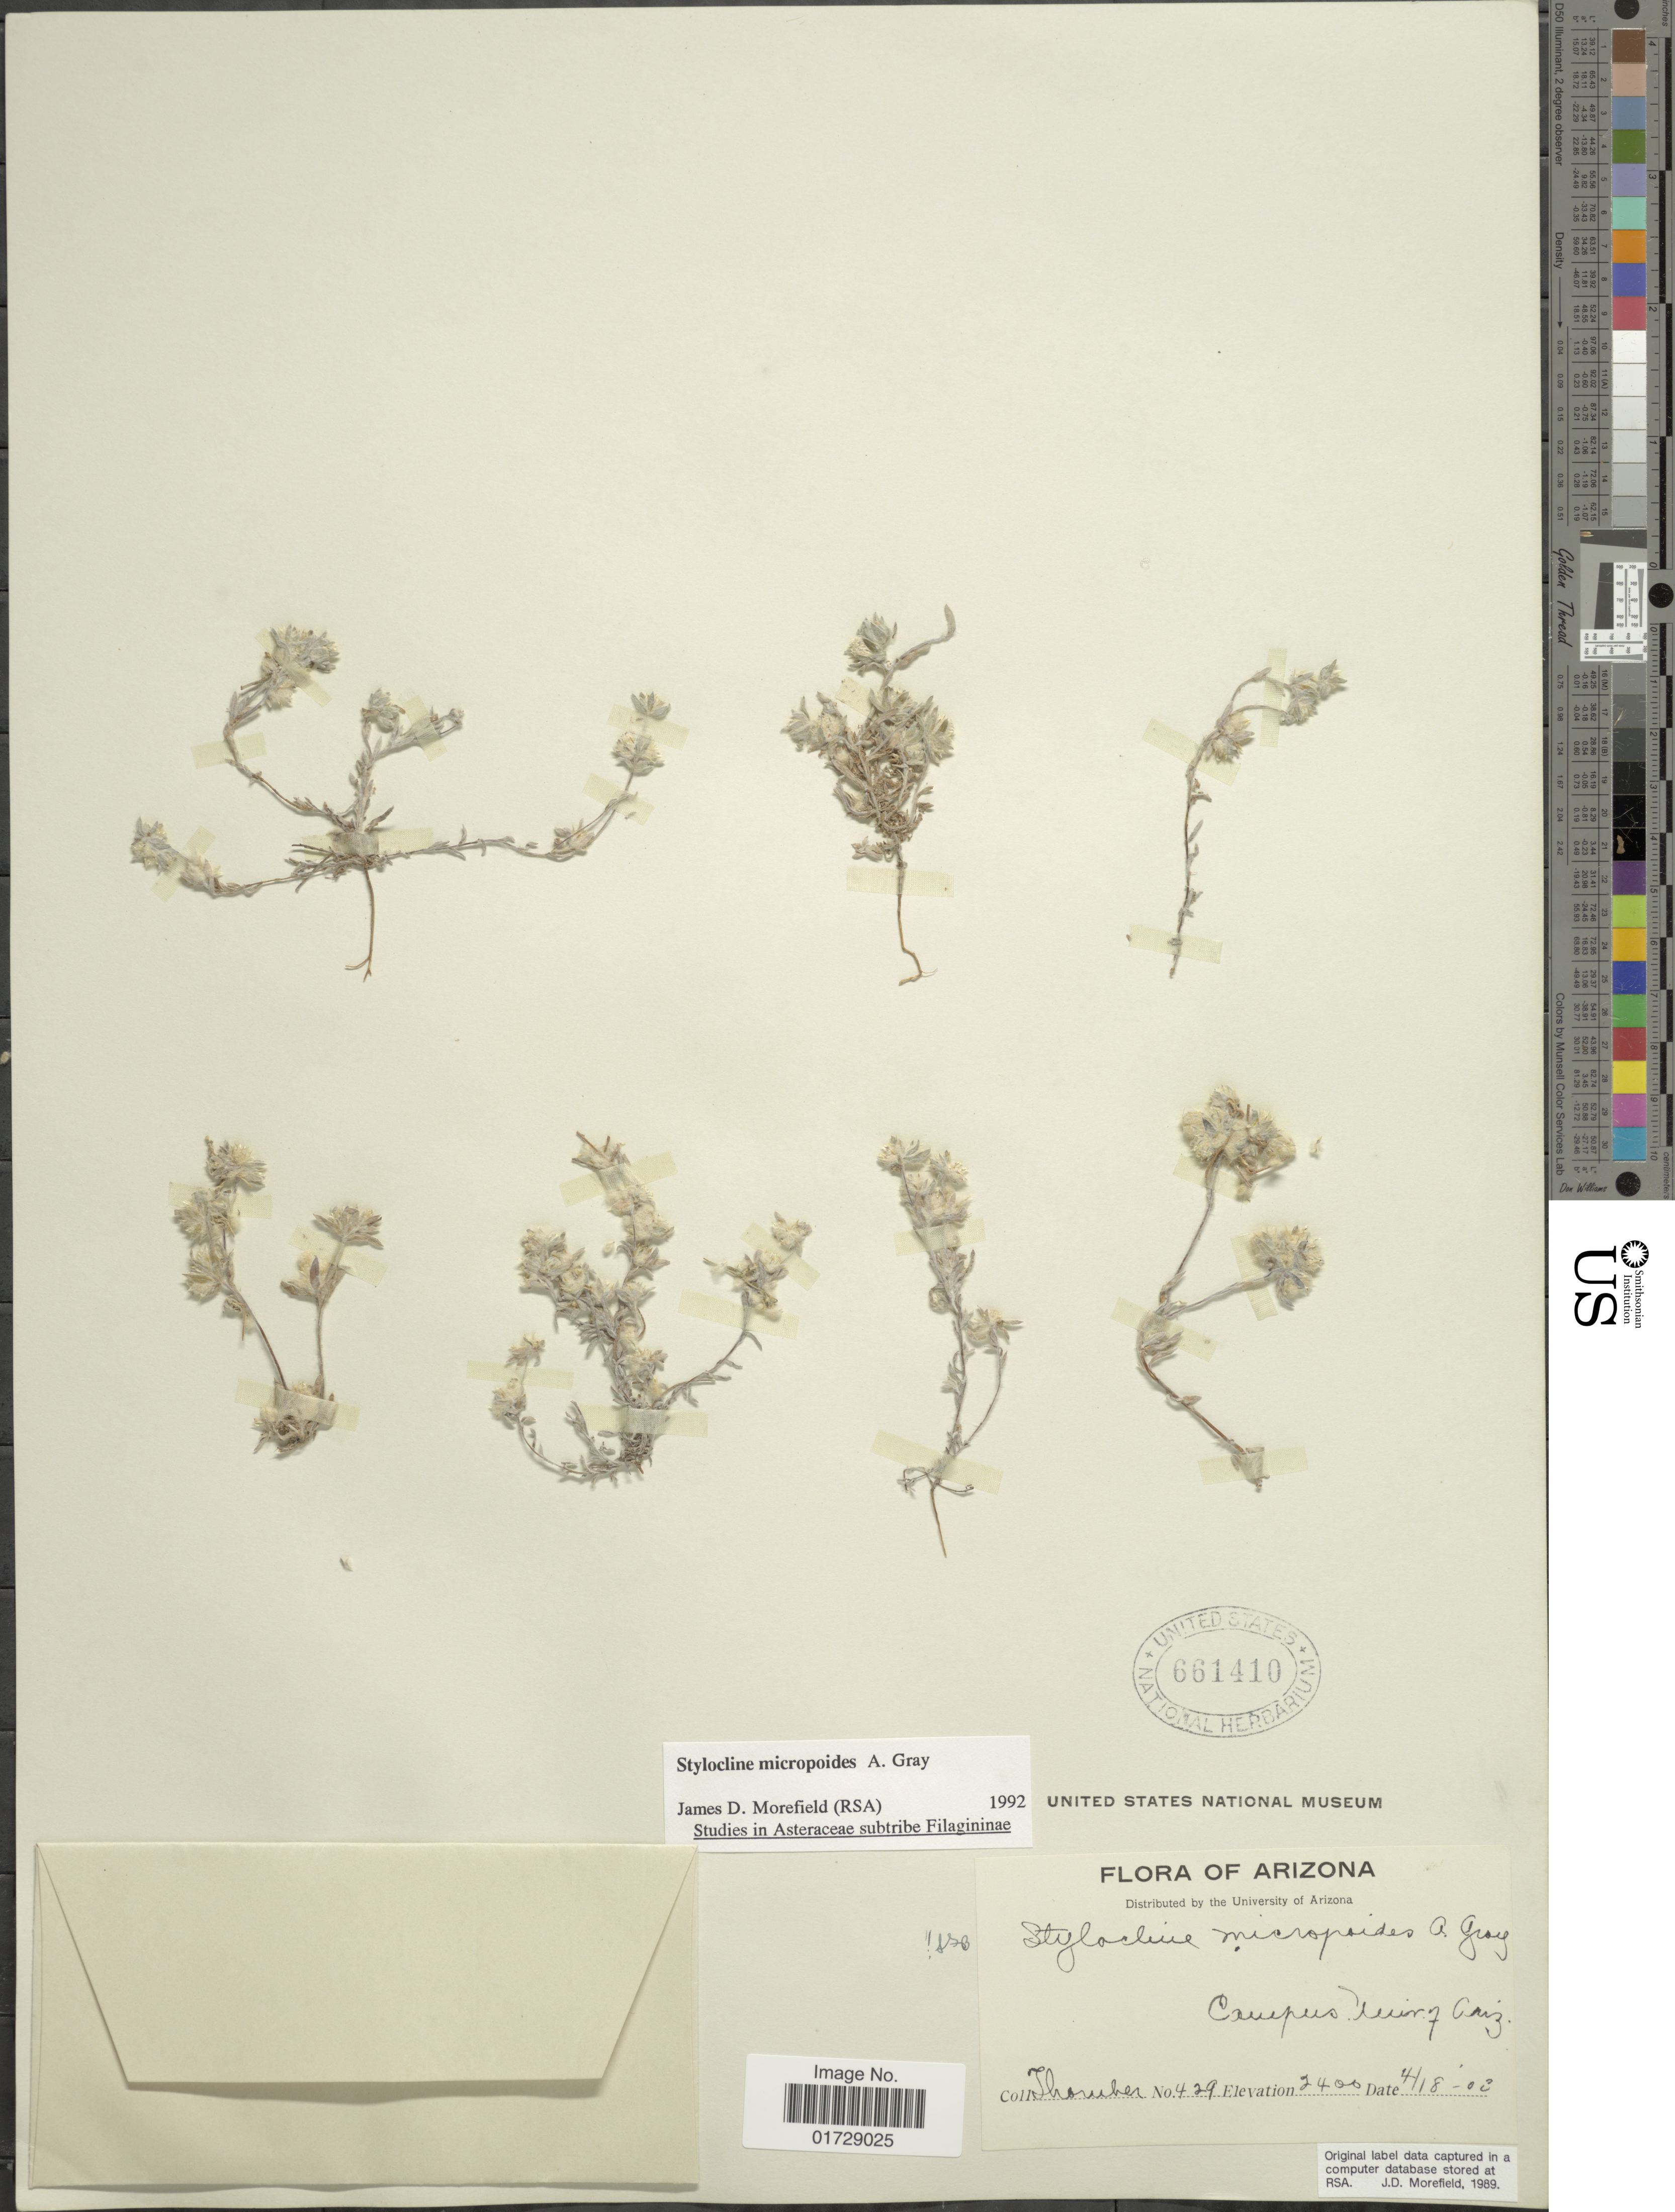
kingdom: Plantae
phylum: Tracheophyta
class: Magnoliopsida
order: Asterales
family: Asteraceae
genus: Stylocline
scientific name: Stylocline micropoides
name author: A. Gray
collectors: Thoruber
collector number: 429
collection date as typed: Transcribed d/m/y: 18/4/03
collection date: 1903-04-18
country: United States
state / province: Arizona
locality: Campus Univ. of Ariz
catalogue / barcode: US 661410